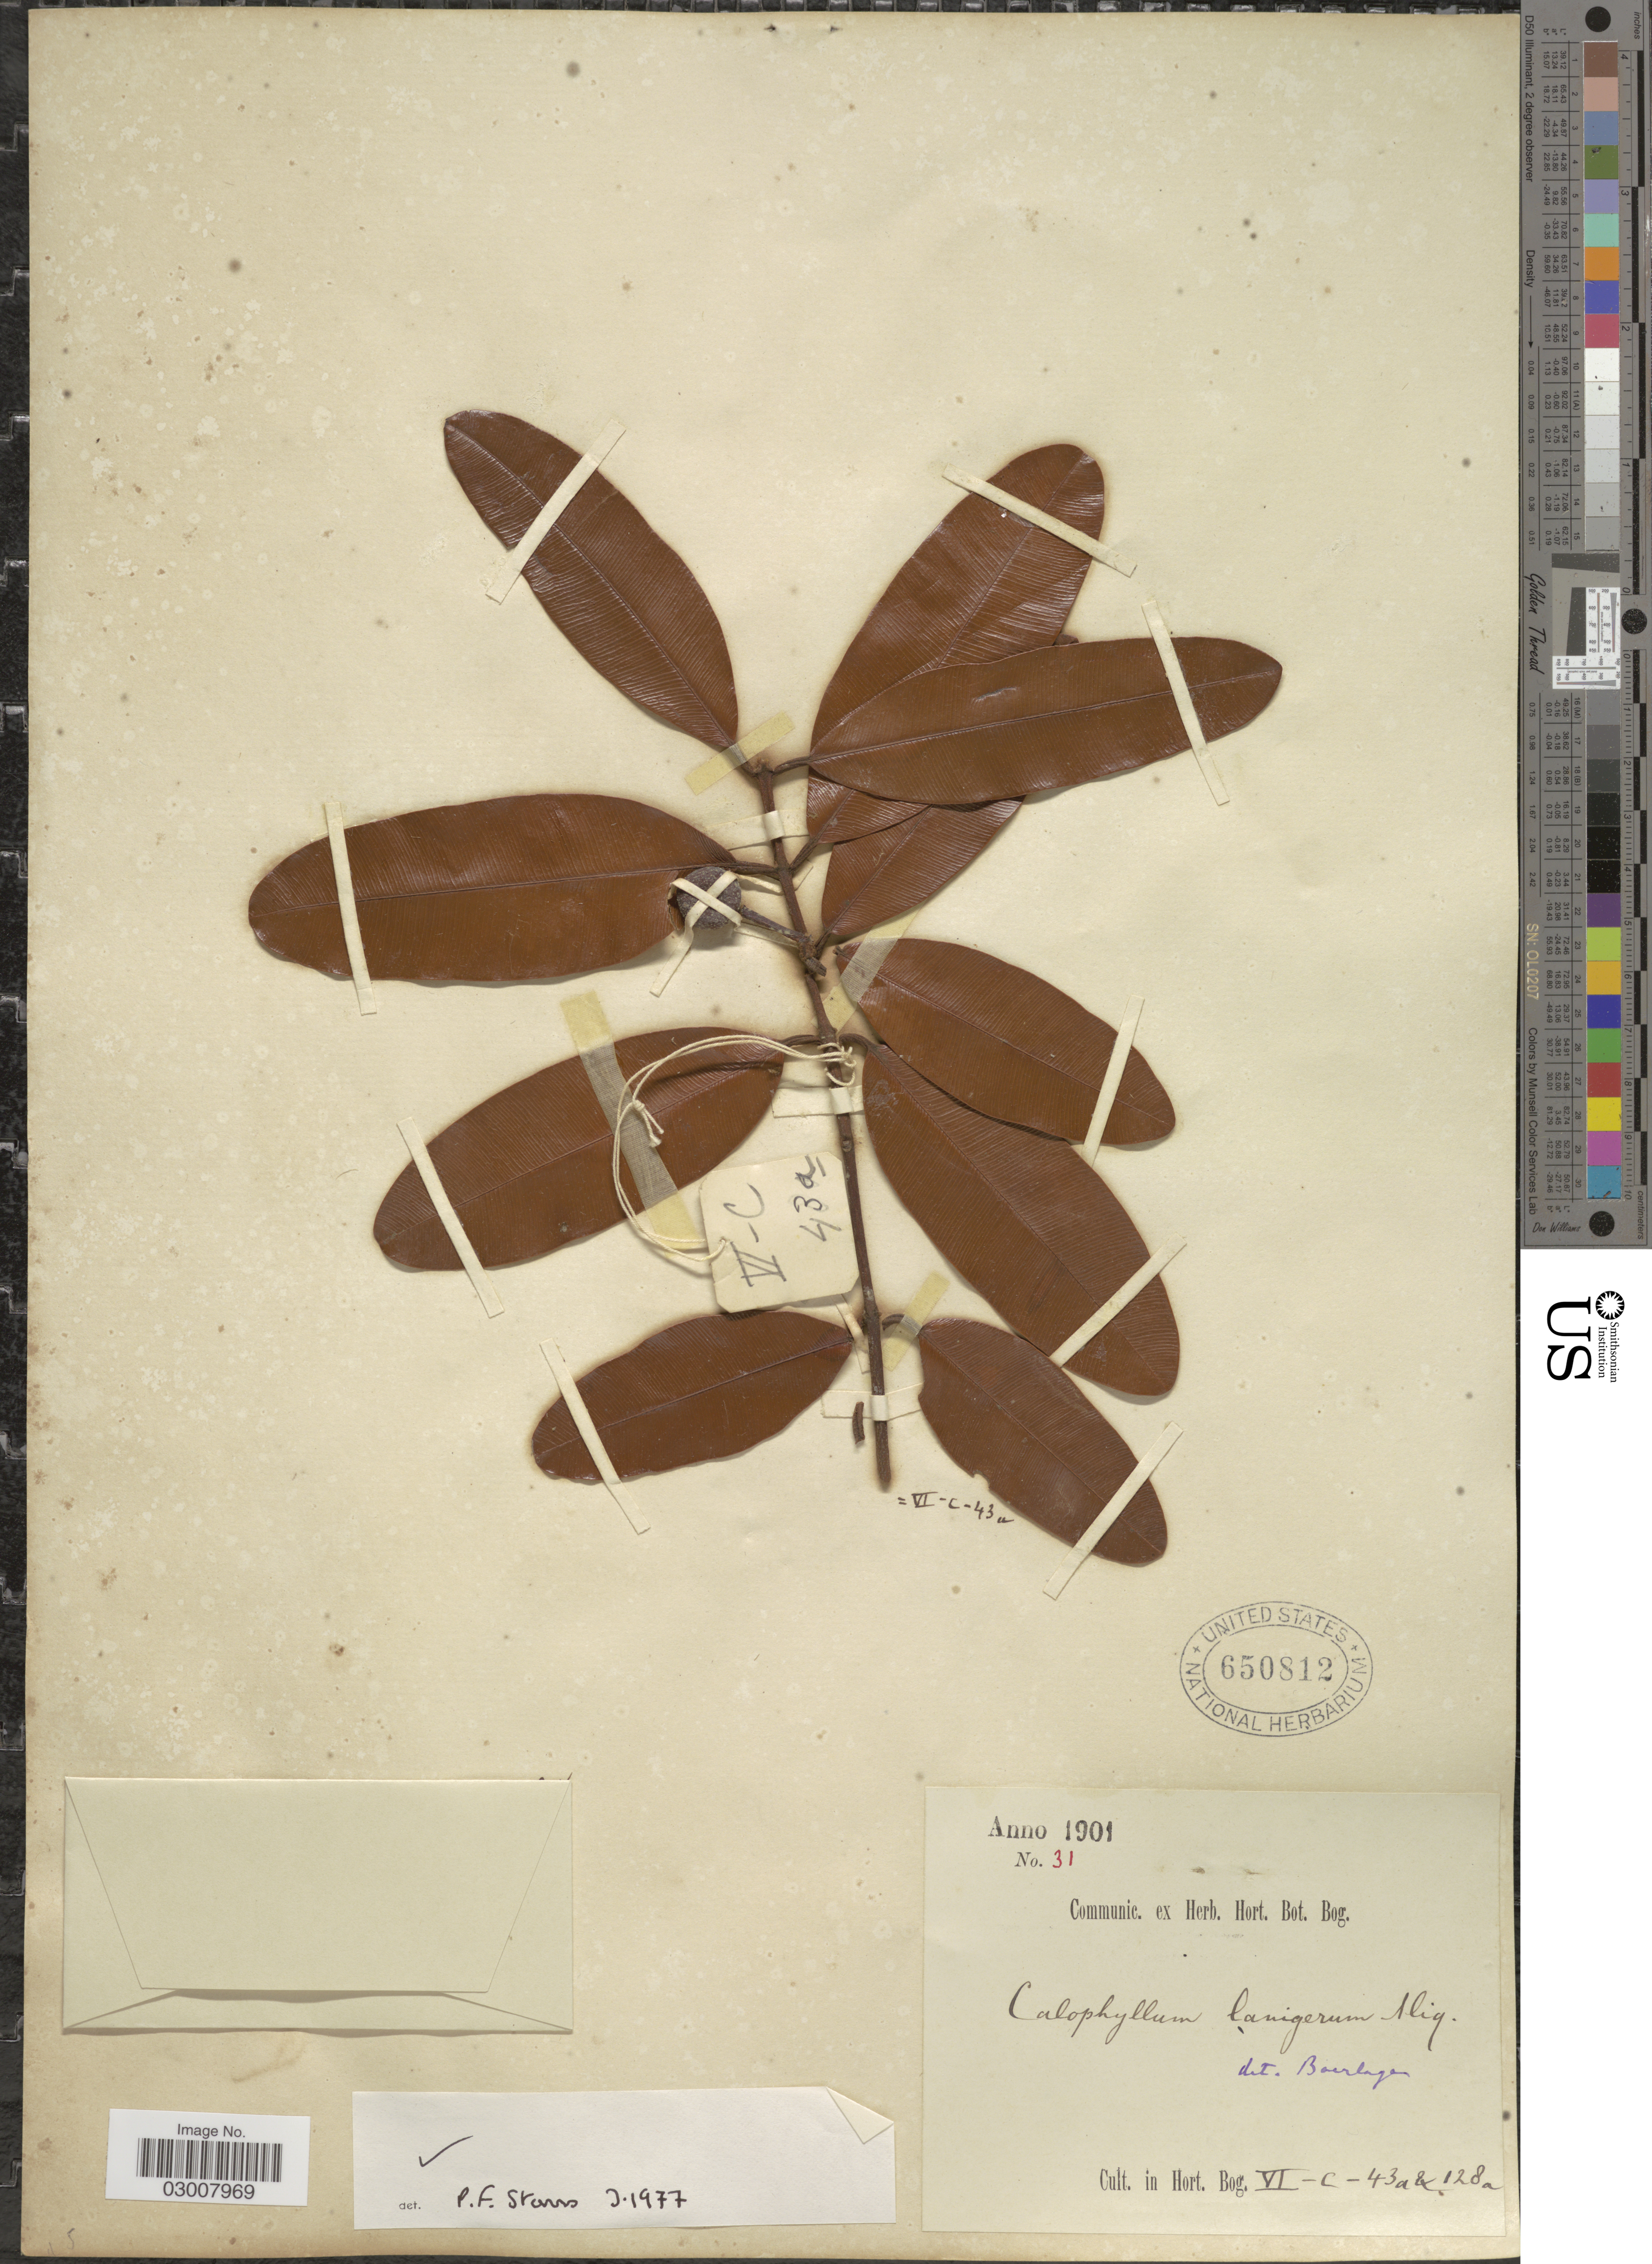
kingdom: Plantae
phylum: Tracheophyta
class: Magnoliopsida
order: Malpighiales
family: Calophyllaceae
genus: Calophyllum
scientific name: Calophyllum lanigerum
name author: Miq.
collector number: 31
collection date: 1901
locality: Cult. in Hort. Bog. VI-C-43a & 128a [unsure placement]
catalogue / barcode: US 650812